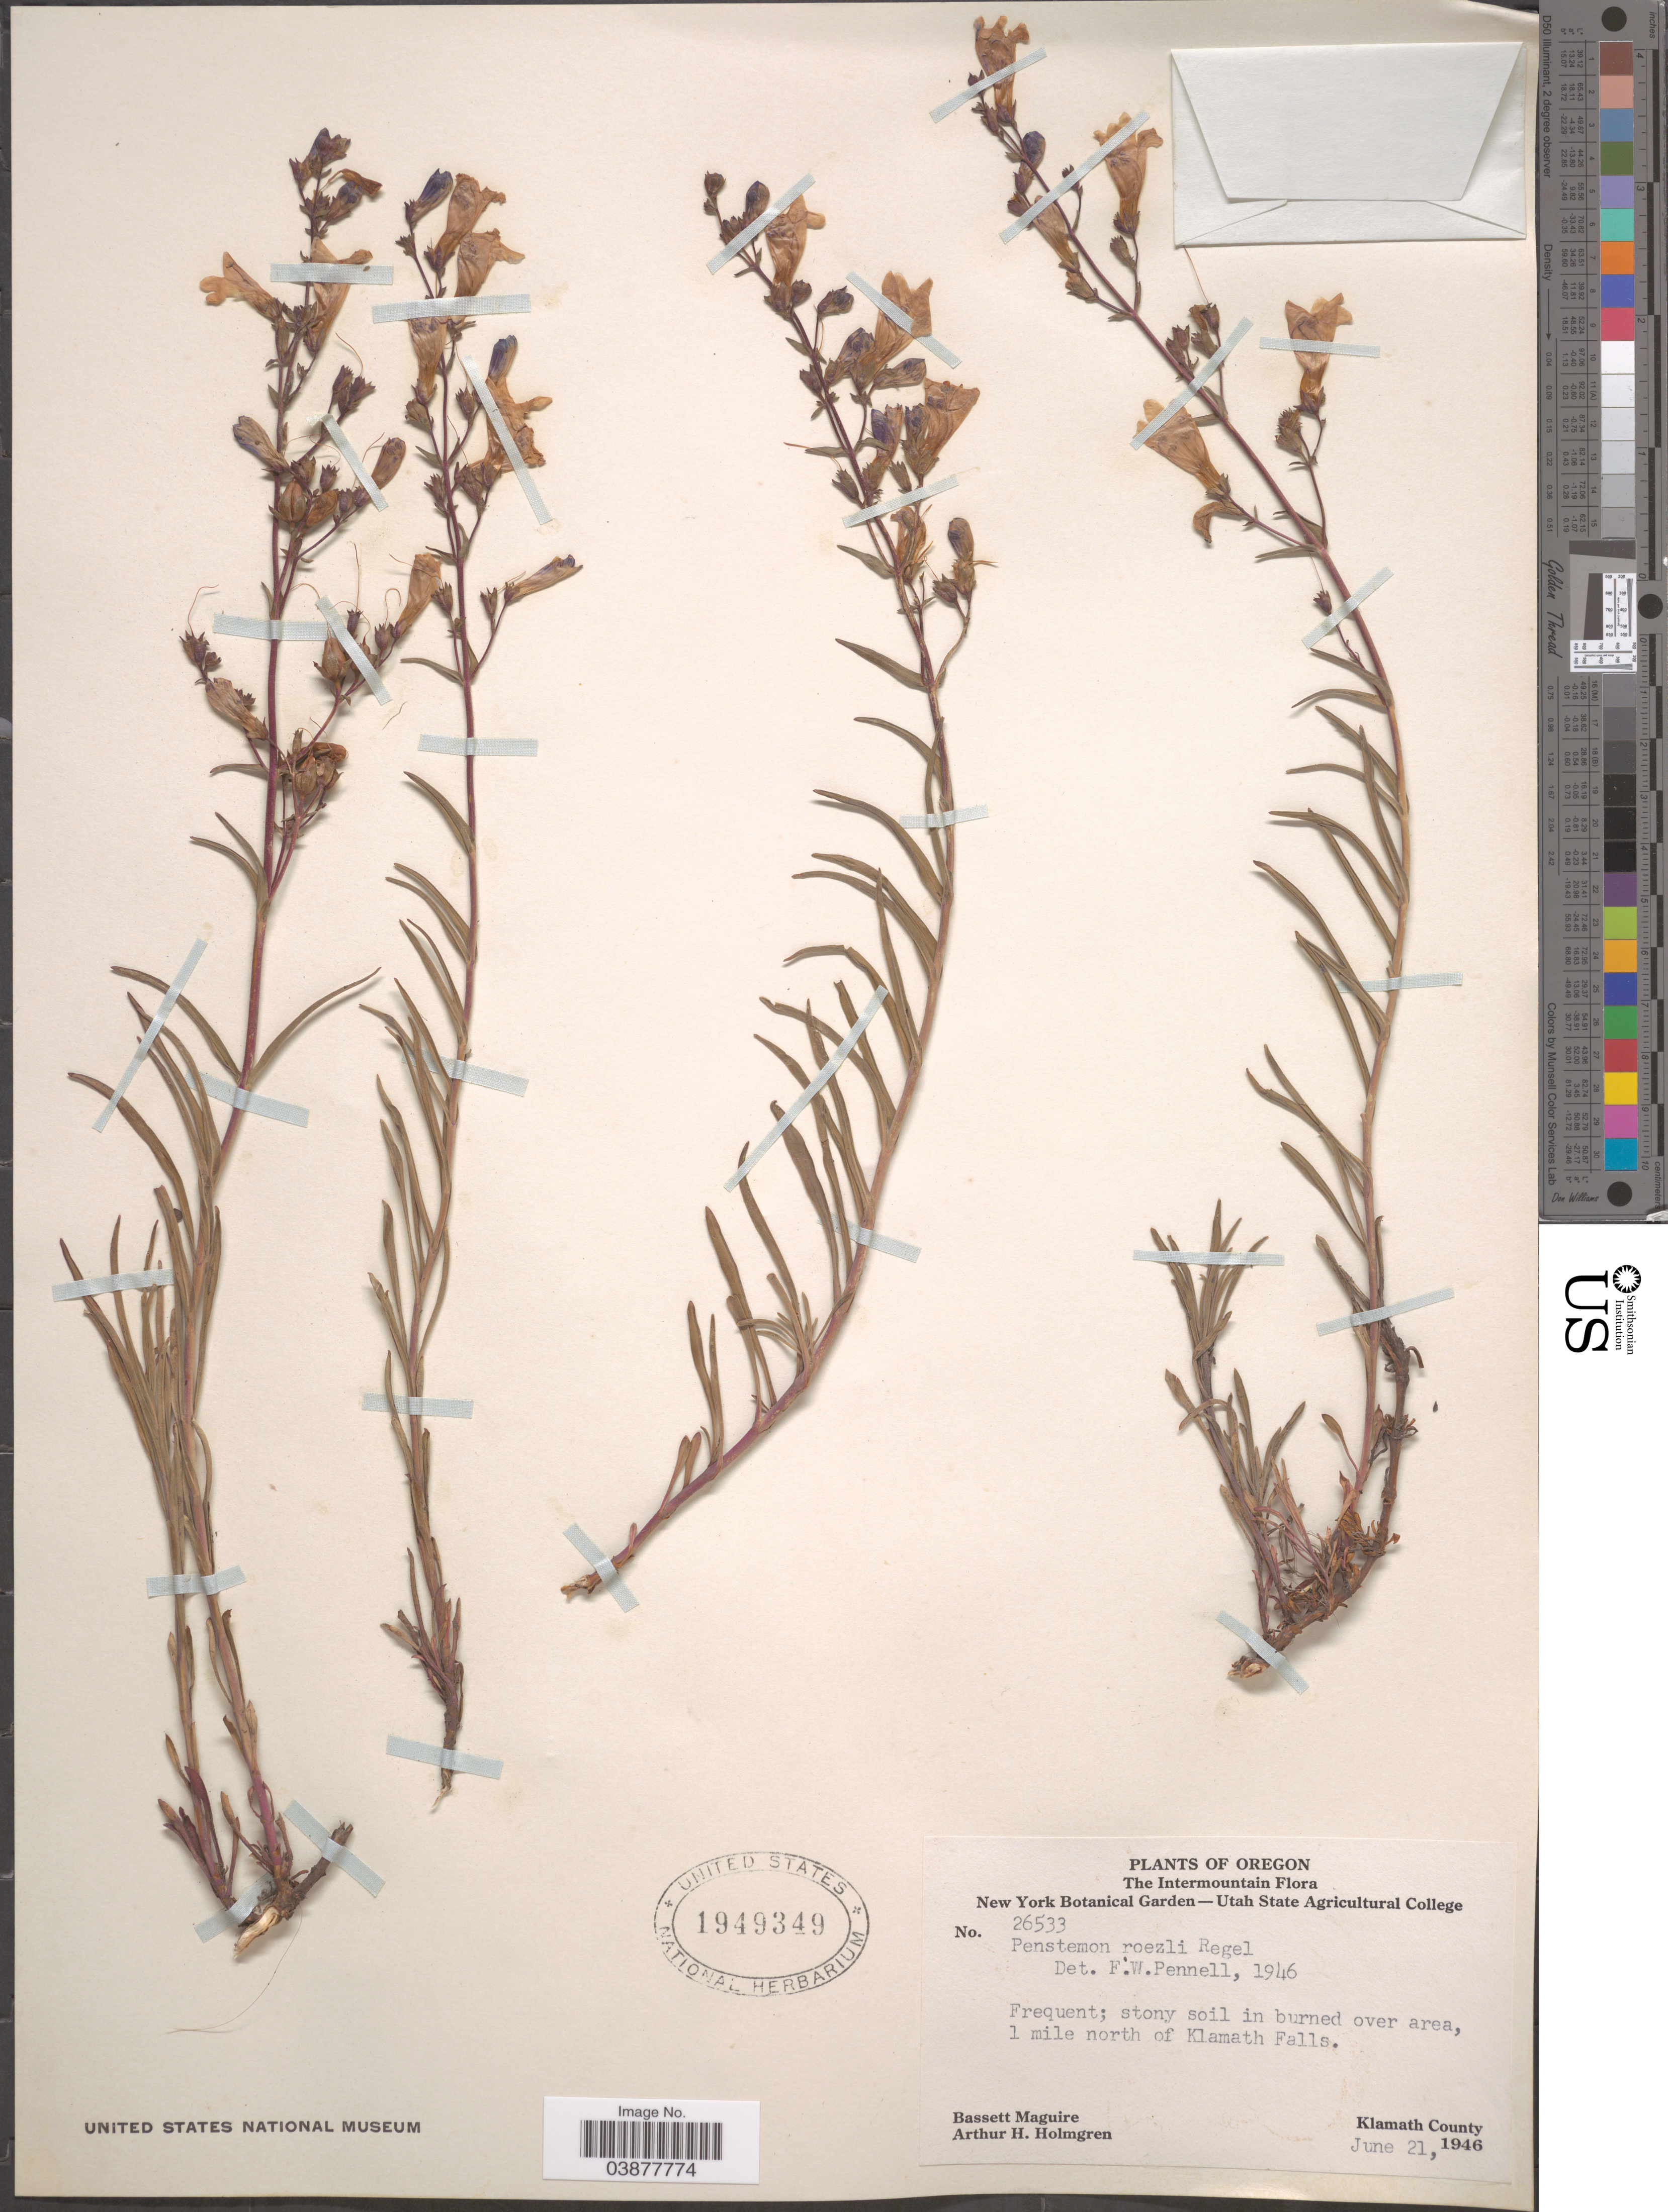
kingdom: Plantae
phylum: Tracheophyta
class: Magnoliopsida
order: Lamiales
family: Plantaginaceae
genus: Penstemon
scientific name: Penstemon roezlii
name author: Regel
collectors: B. Maguire & A. H. Holmgren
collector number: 26533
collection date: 1946-06-21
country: United States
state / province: Oregon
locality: The Intermountain. 1 mile north of Klamath Falls. Klamath County.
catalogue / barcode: US 1949349